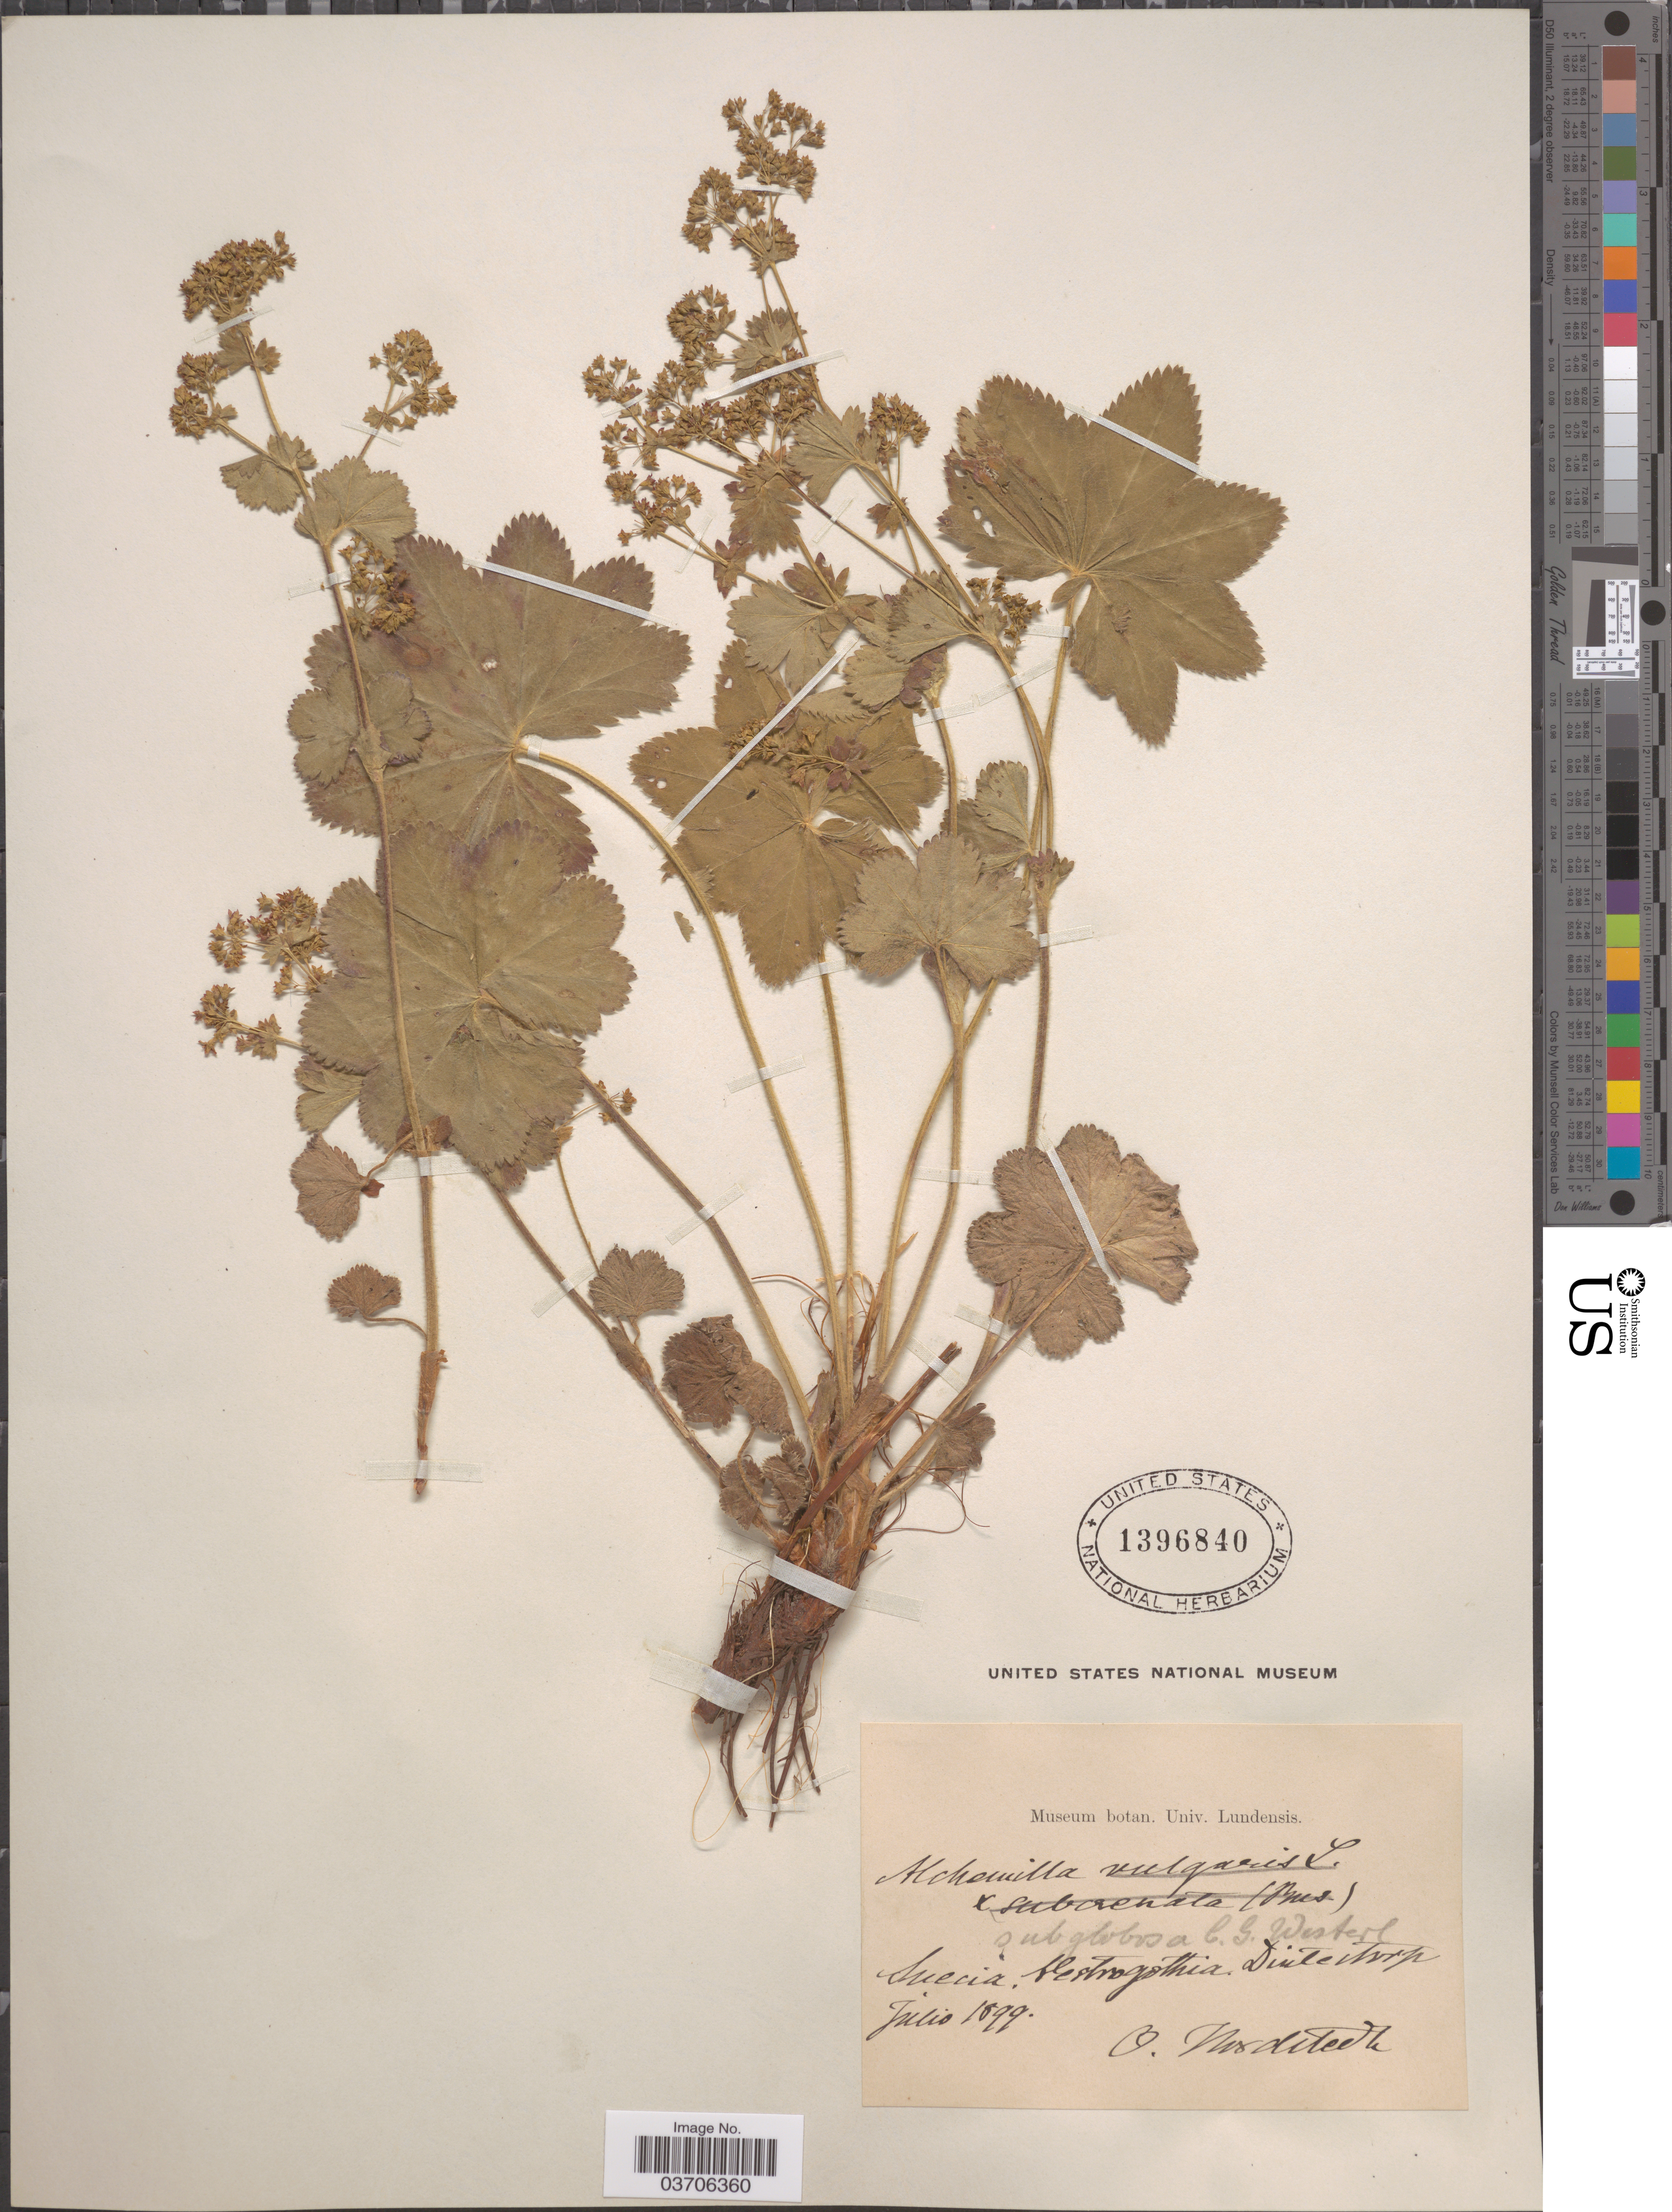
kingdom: Plantae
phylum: Tracheophyta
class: Magnoliopsida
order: Rosales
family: Rosaceae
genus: Alchemilla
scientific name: Alchemilla subglobosa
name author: Westerlund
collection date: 1899-07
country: Sweden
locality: Suecia. Vestrogóthia. Dintestorp.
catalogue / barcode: US 1396840